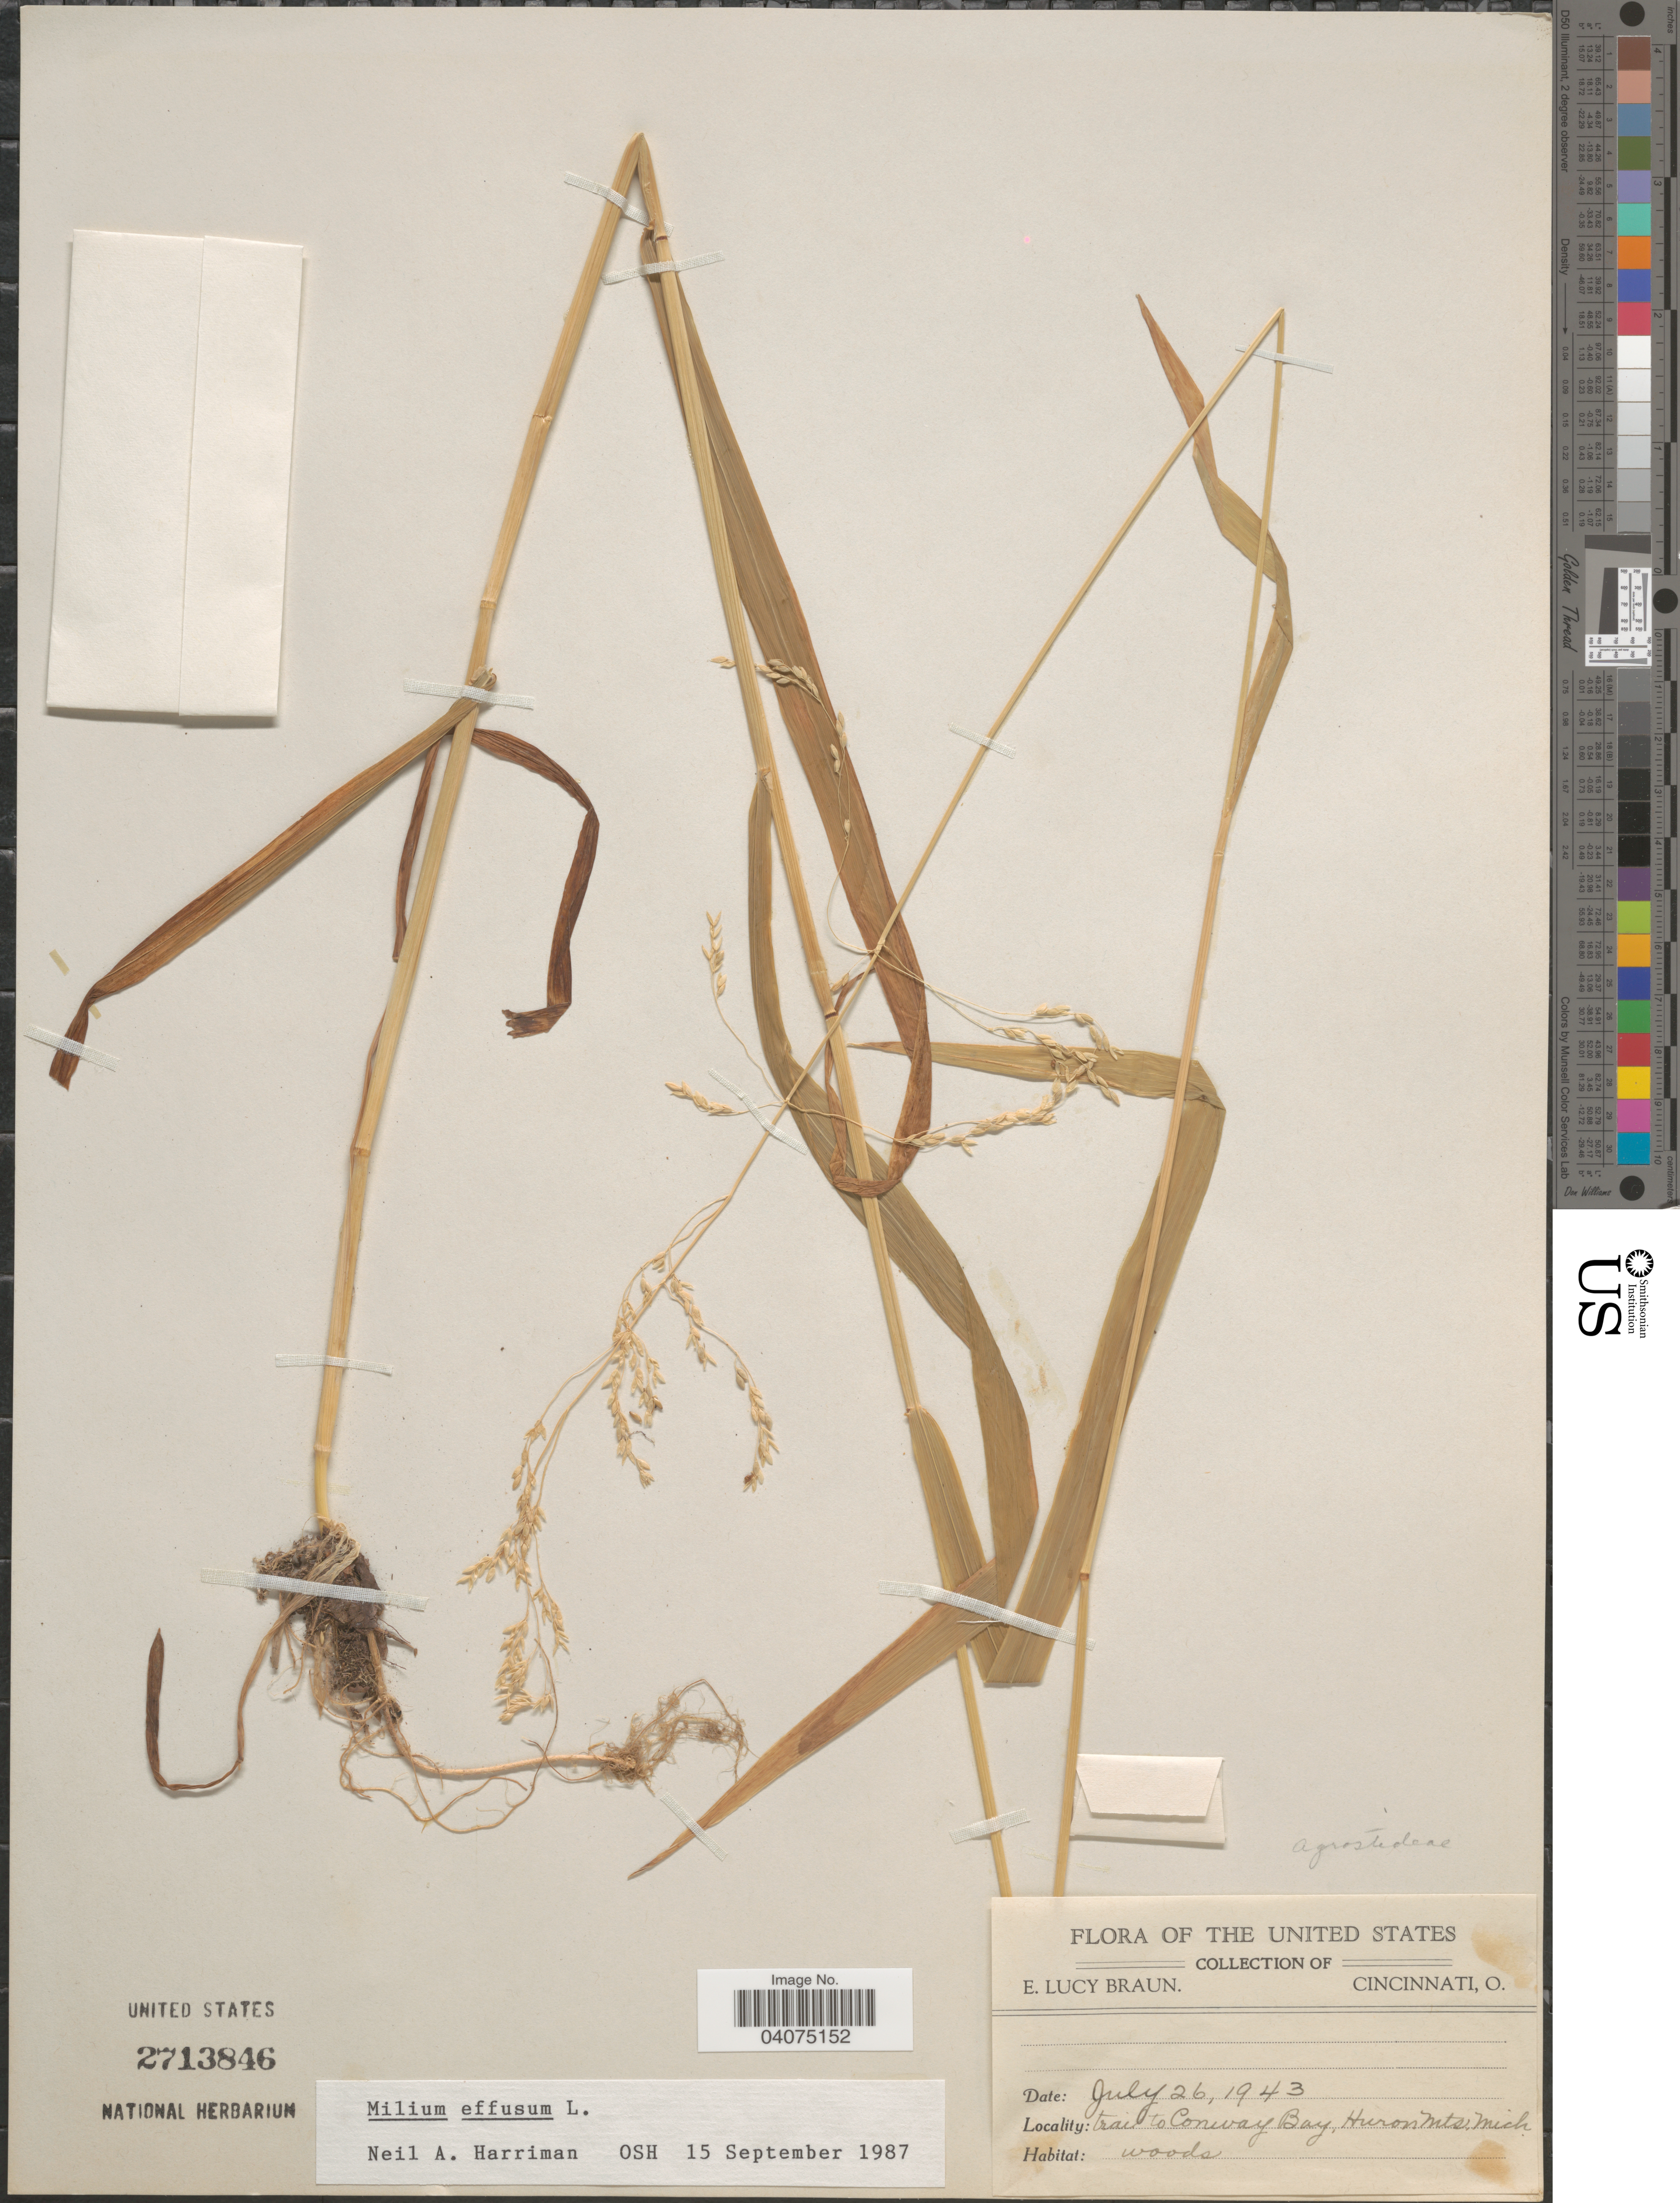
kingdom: Plantae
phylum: Tracheophyta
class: Liliopsida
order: Poales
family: Poaceae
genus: Milium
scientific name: Milium effusum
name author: L.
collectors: E. L. Braun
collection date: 1943-07-26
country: United States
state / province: Michigan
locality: Trail to Conway Bay, Huron Mts.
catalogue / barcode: US 2713846